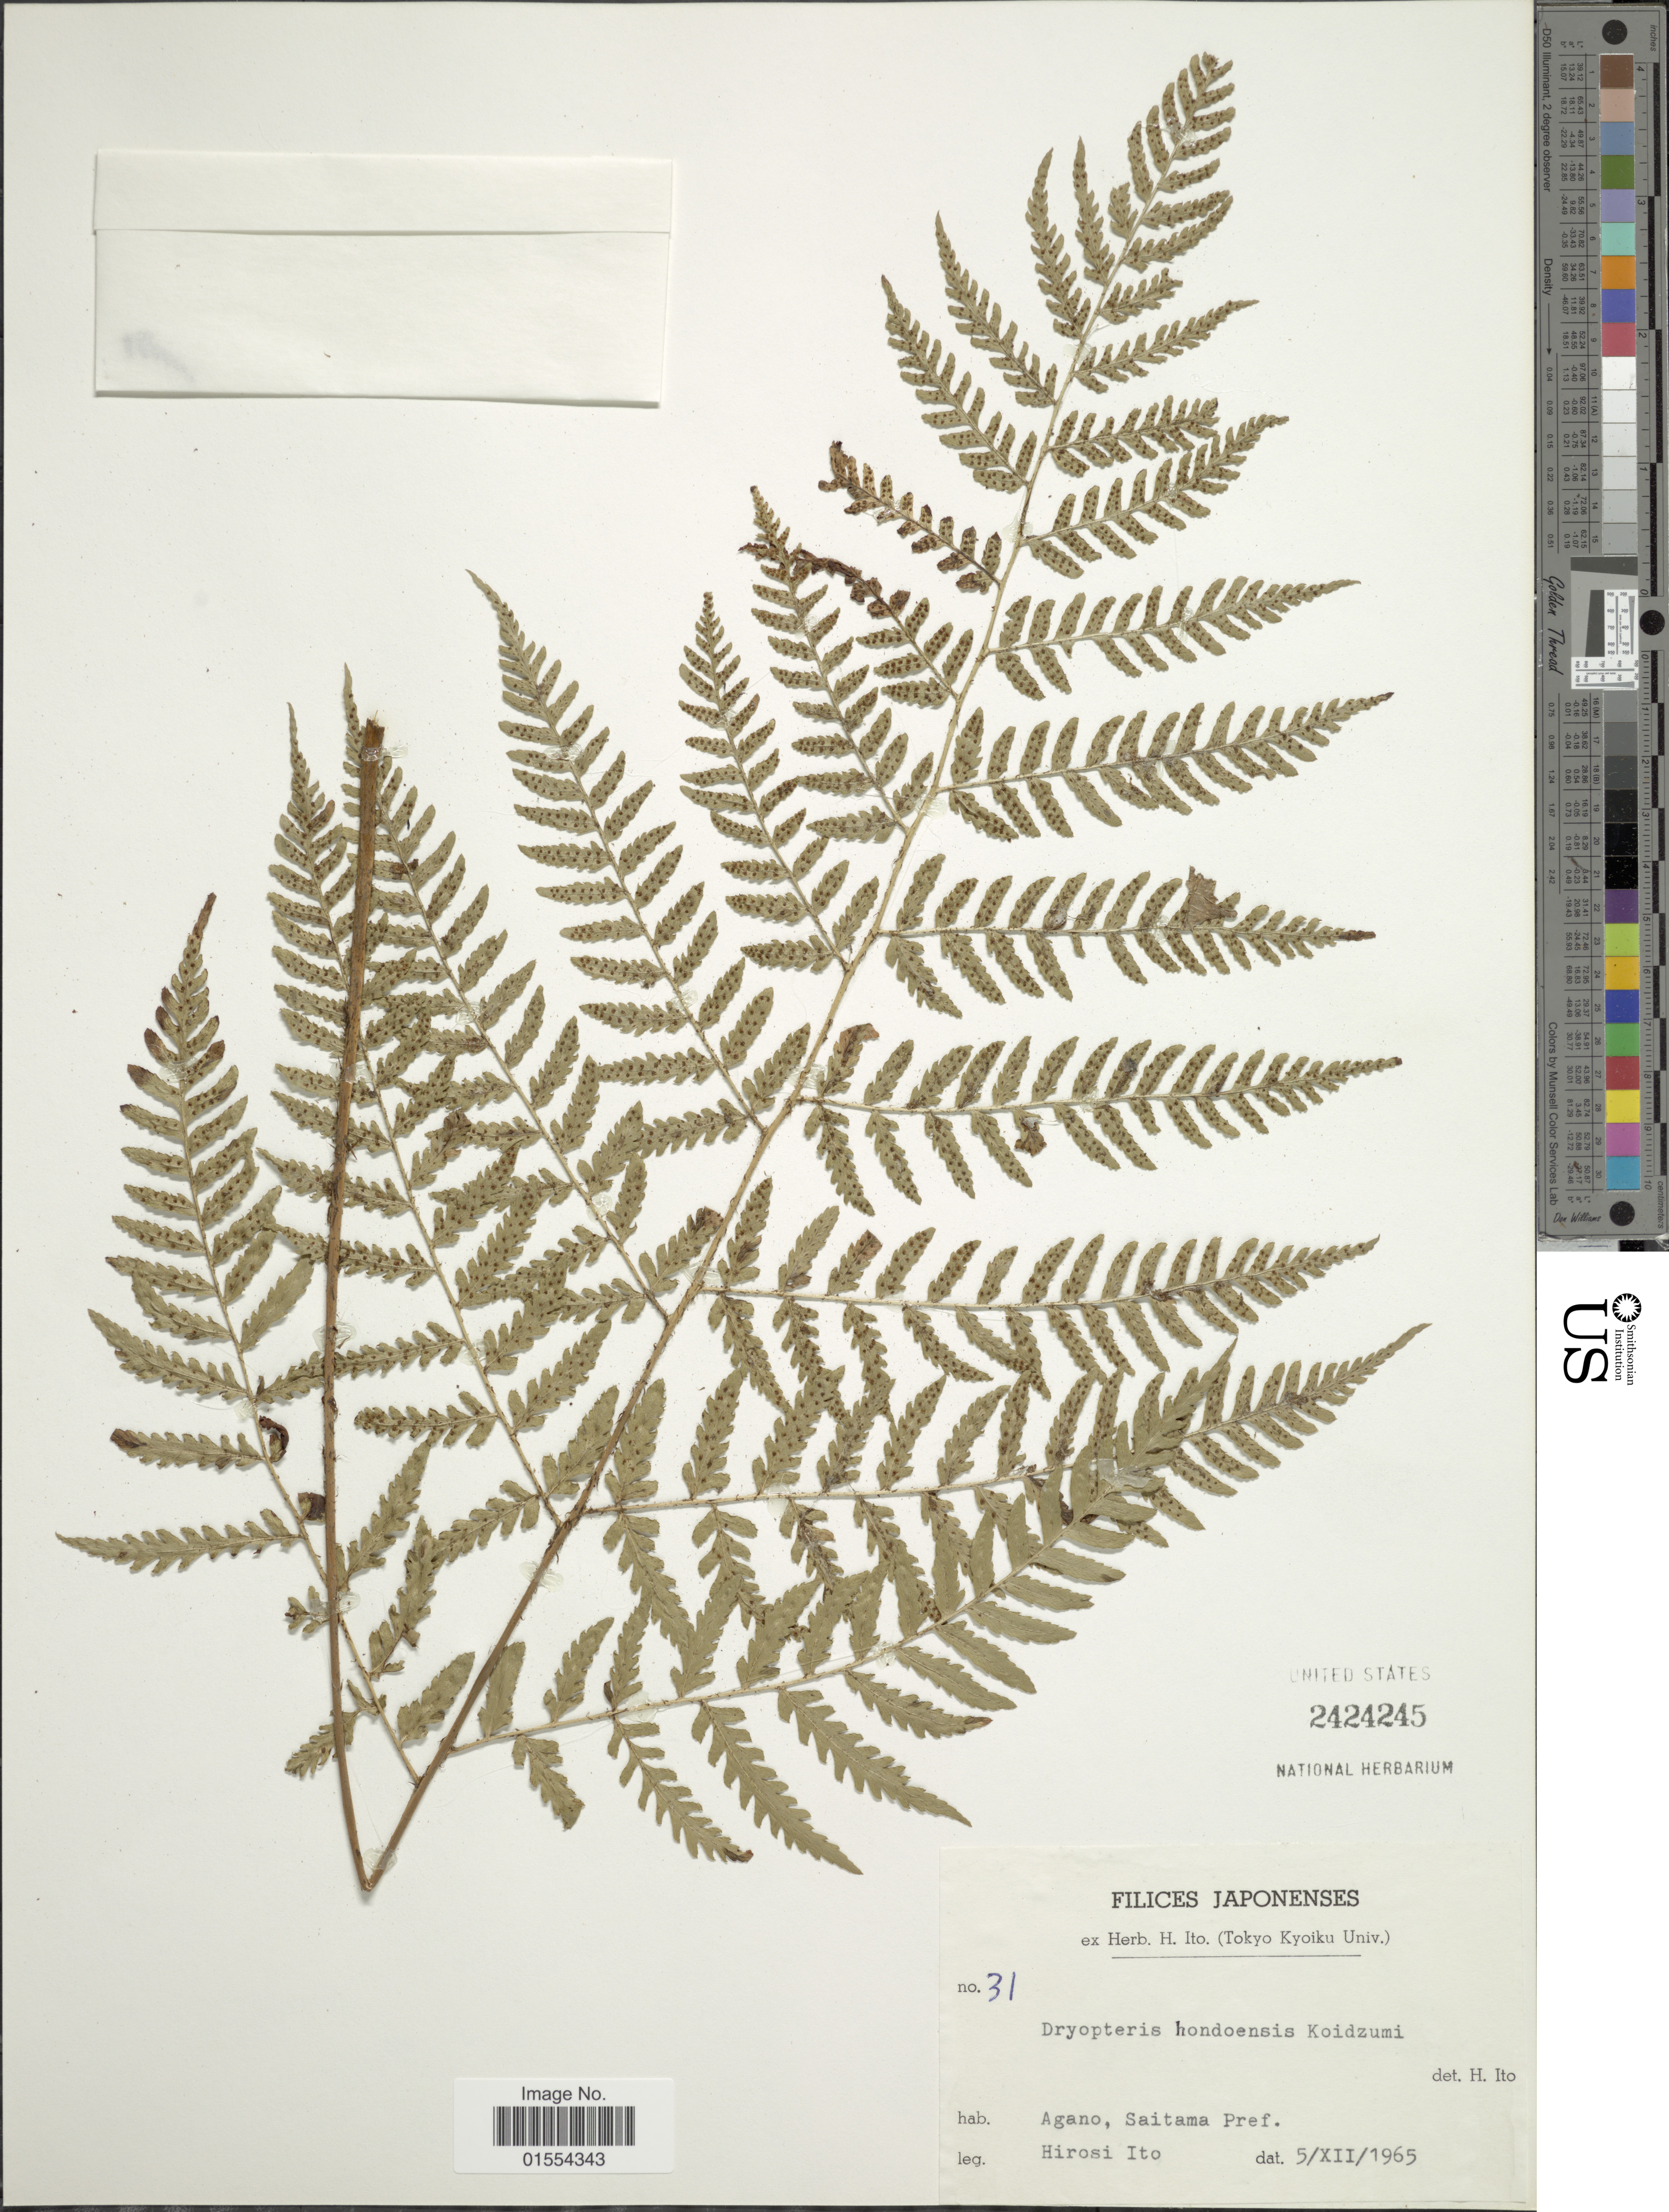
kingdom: Plantae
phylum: Tracheophyta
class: Polypodiopsida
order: Polypodiales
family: Dryopteridaceae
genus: Dryopteris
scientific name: Dryopteris hondoensis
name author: Koidzumi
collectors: H. Itô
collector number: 31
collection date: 1965-12-05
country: Japan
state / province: Saitama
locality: Japonenses, Agano, Siatamo Pref.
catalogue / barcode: US 2424245